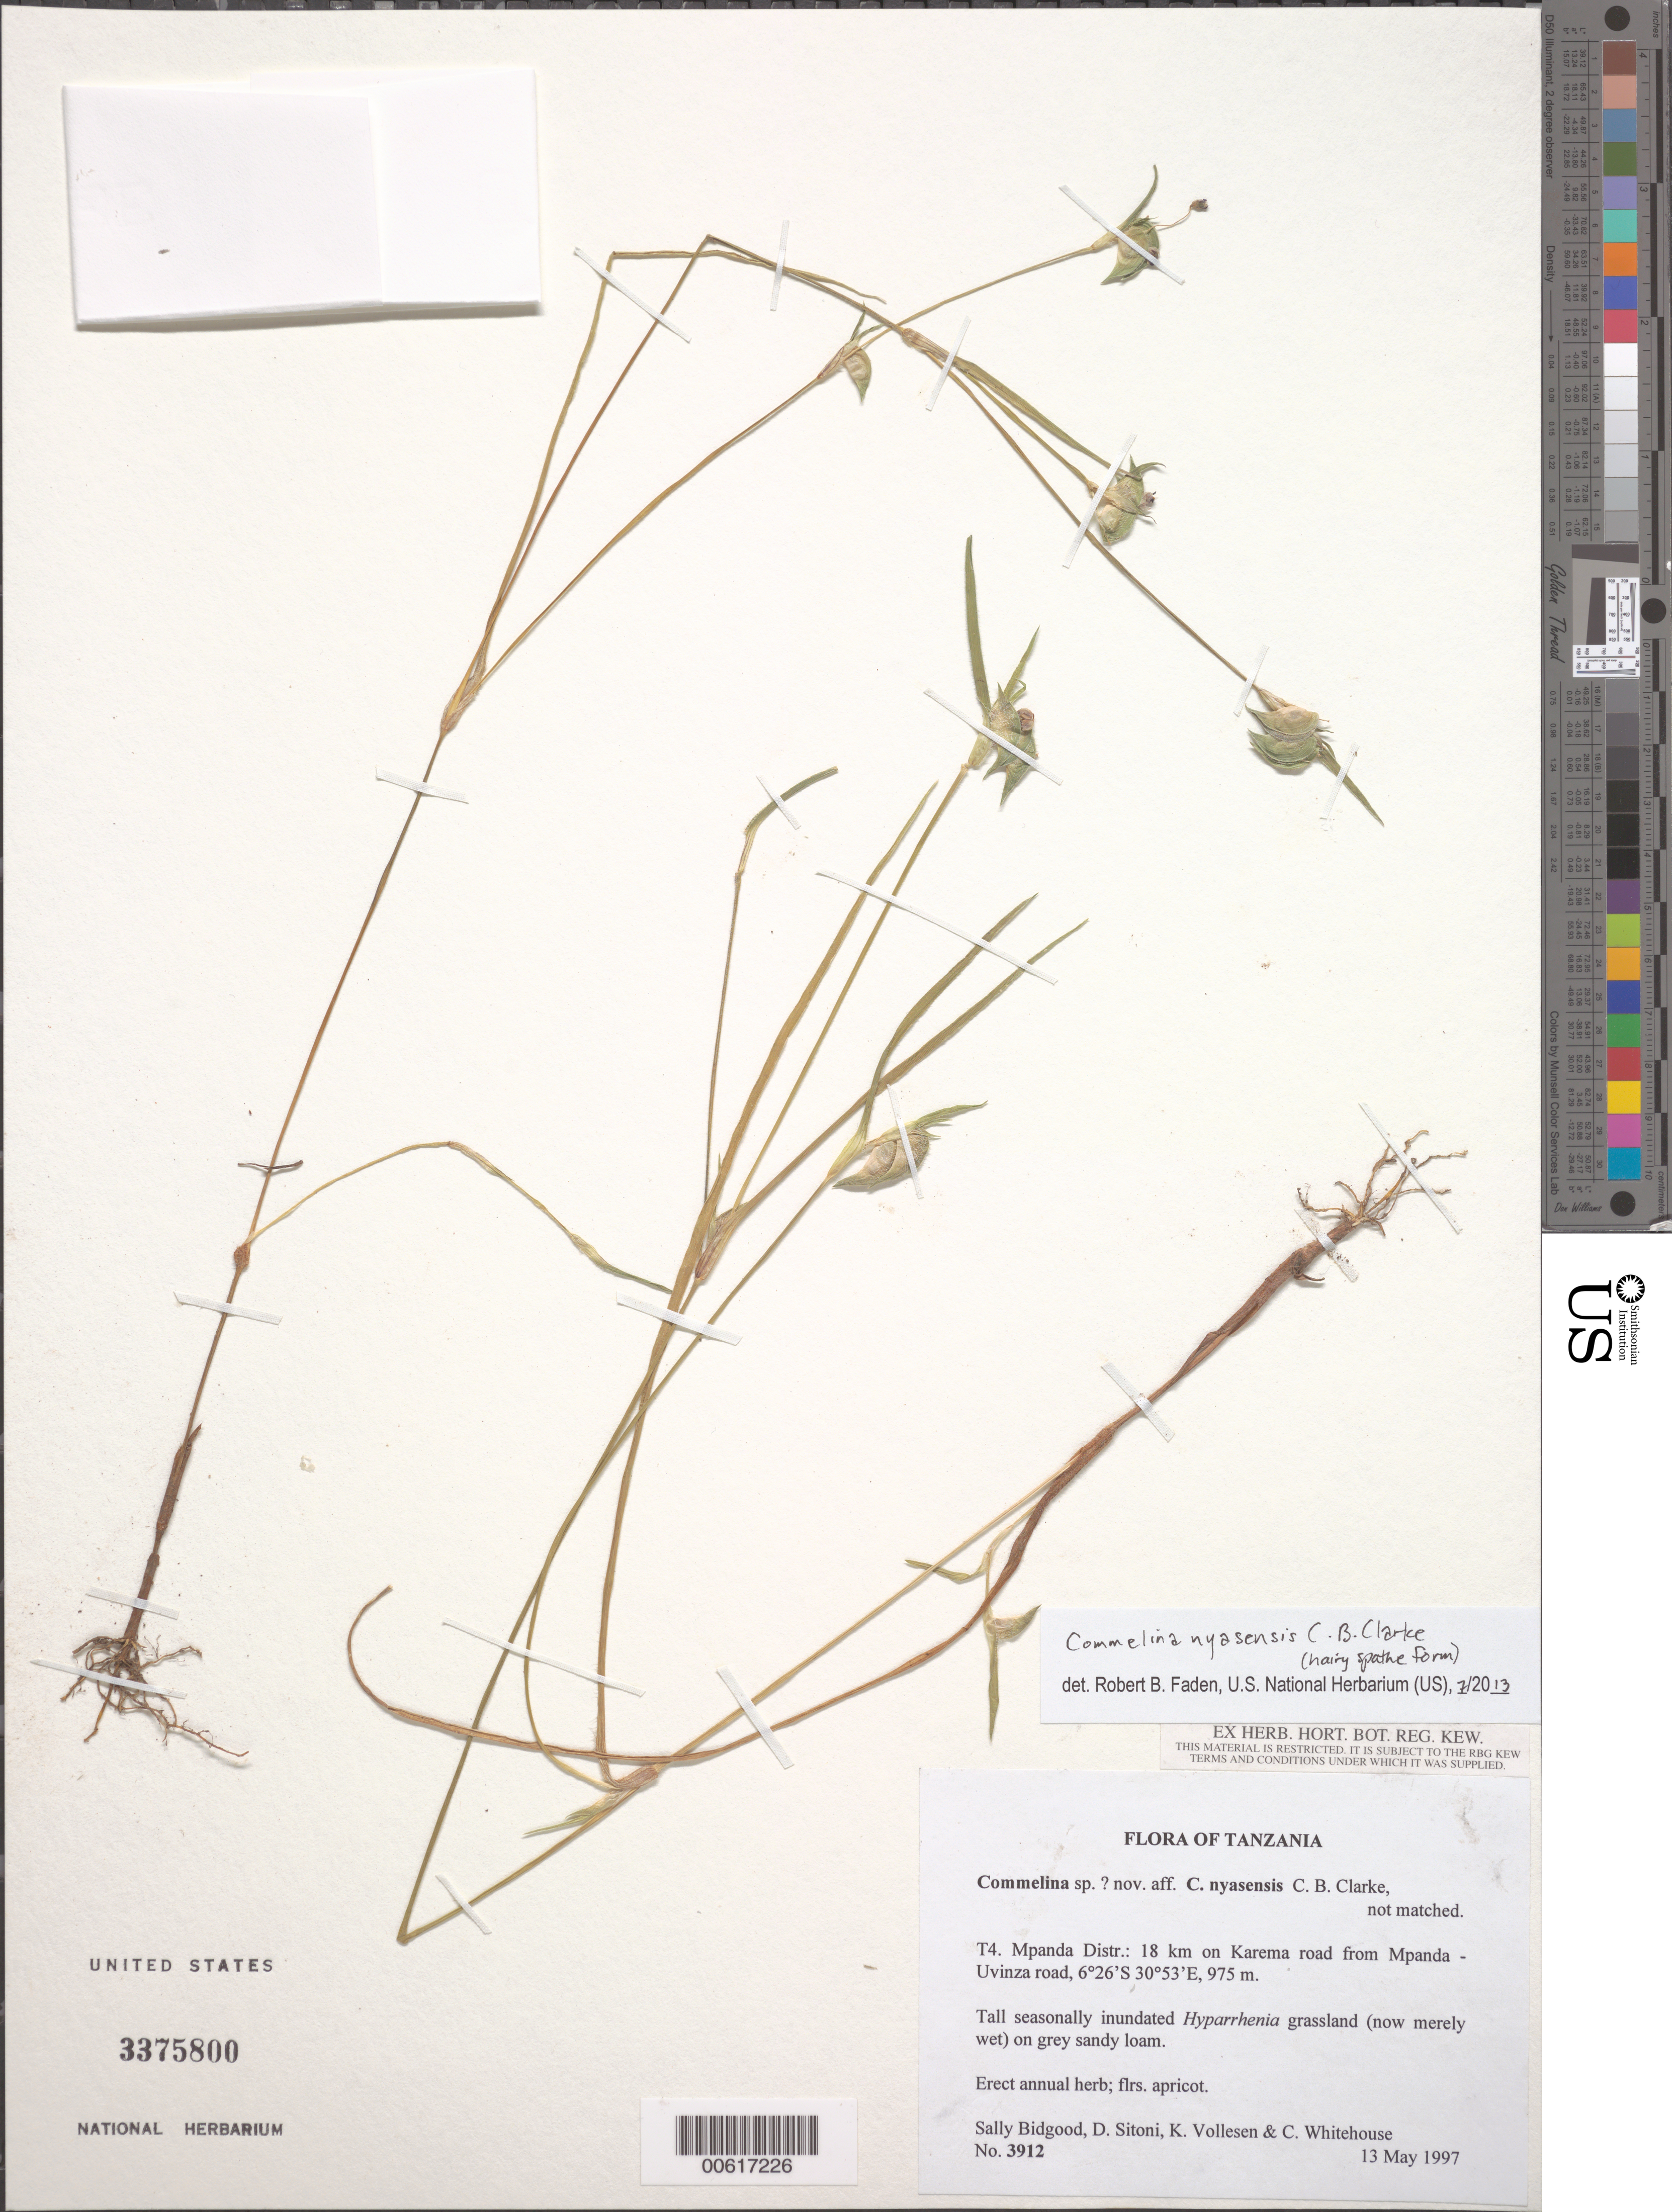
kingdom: Plantae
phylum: Tracheophyta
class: Liliopsida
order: Commelinales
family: Commelinaceae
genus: Commelina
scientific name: Commelina nyasensis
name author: C.B. Clarke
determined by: Faden, Robert B., (US), Smithsonian Institution - National Museum of Natural History (UNITED STATES)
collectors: G. Bidgood, D. Sitoni, K. Vollesen & C. Whitehouse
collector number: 3912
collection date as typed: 13 May 1997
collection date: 1997-05-13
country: Tanzania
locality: T4 mpanda dist., karema road from mpanda - uvinza road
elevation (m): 975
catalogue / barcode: US 3375800